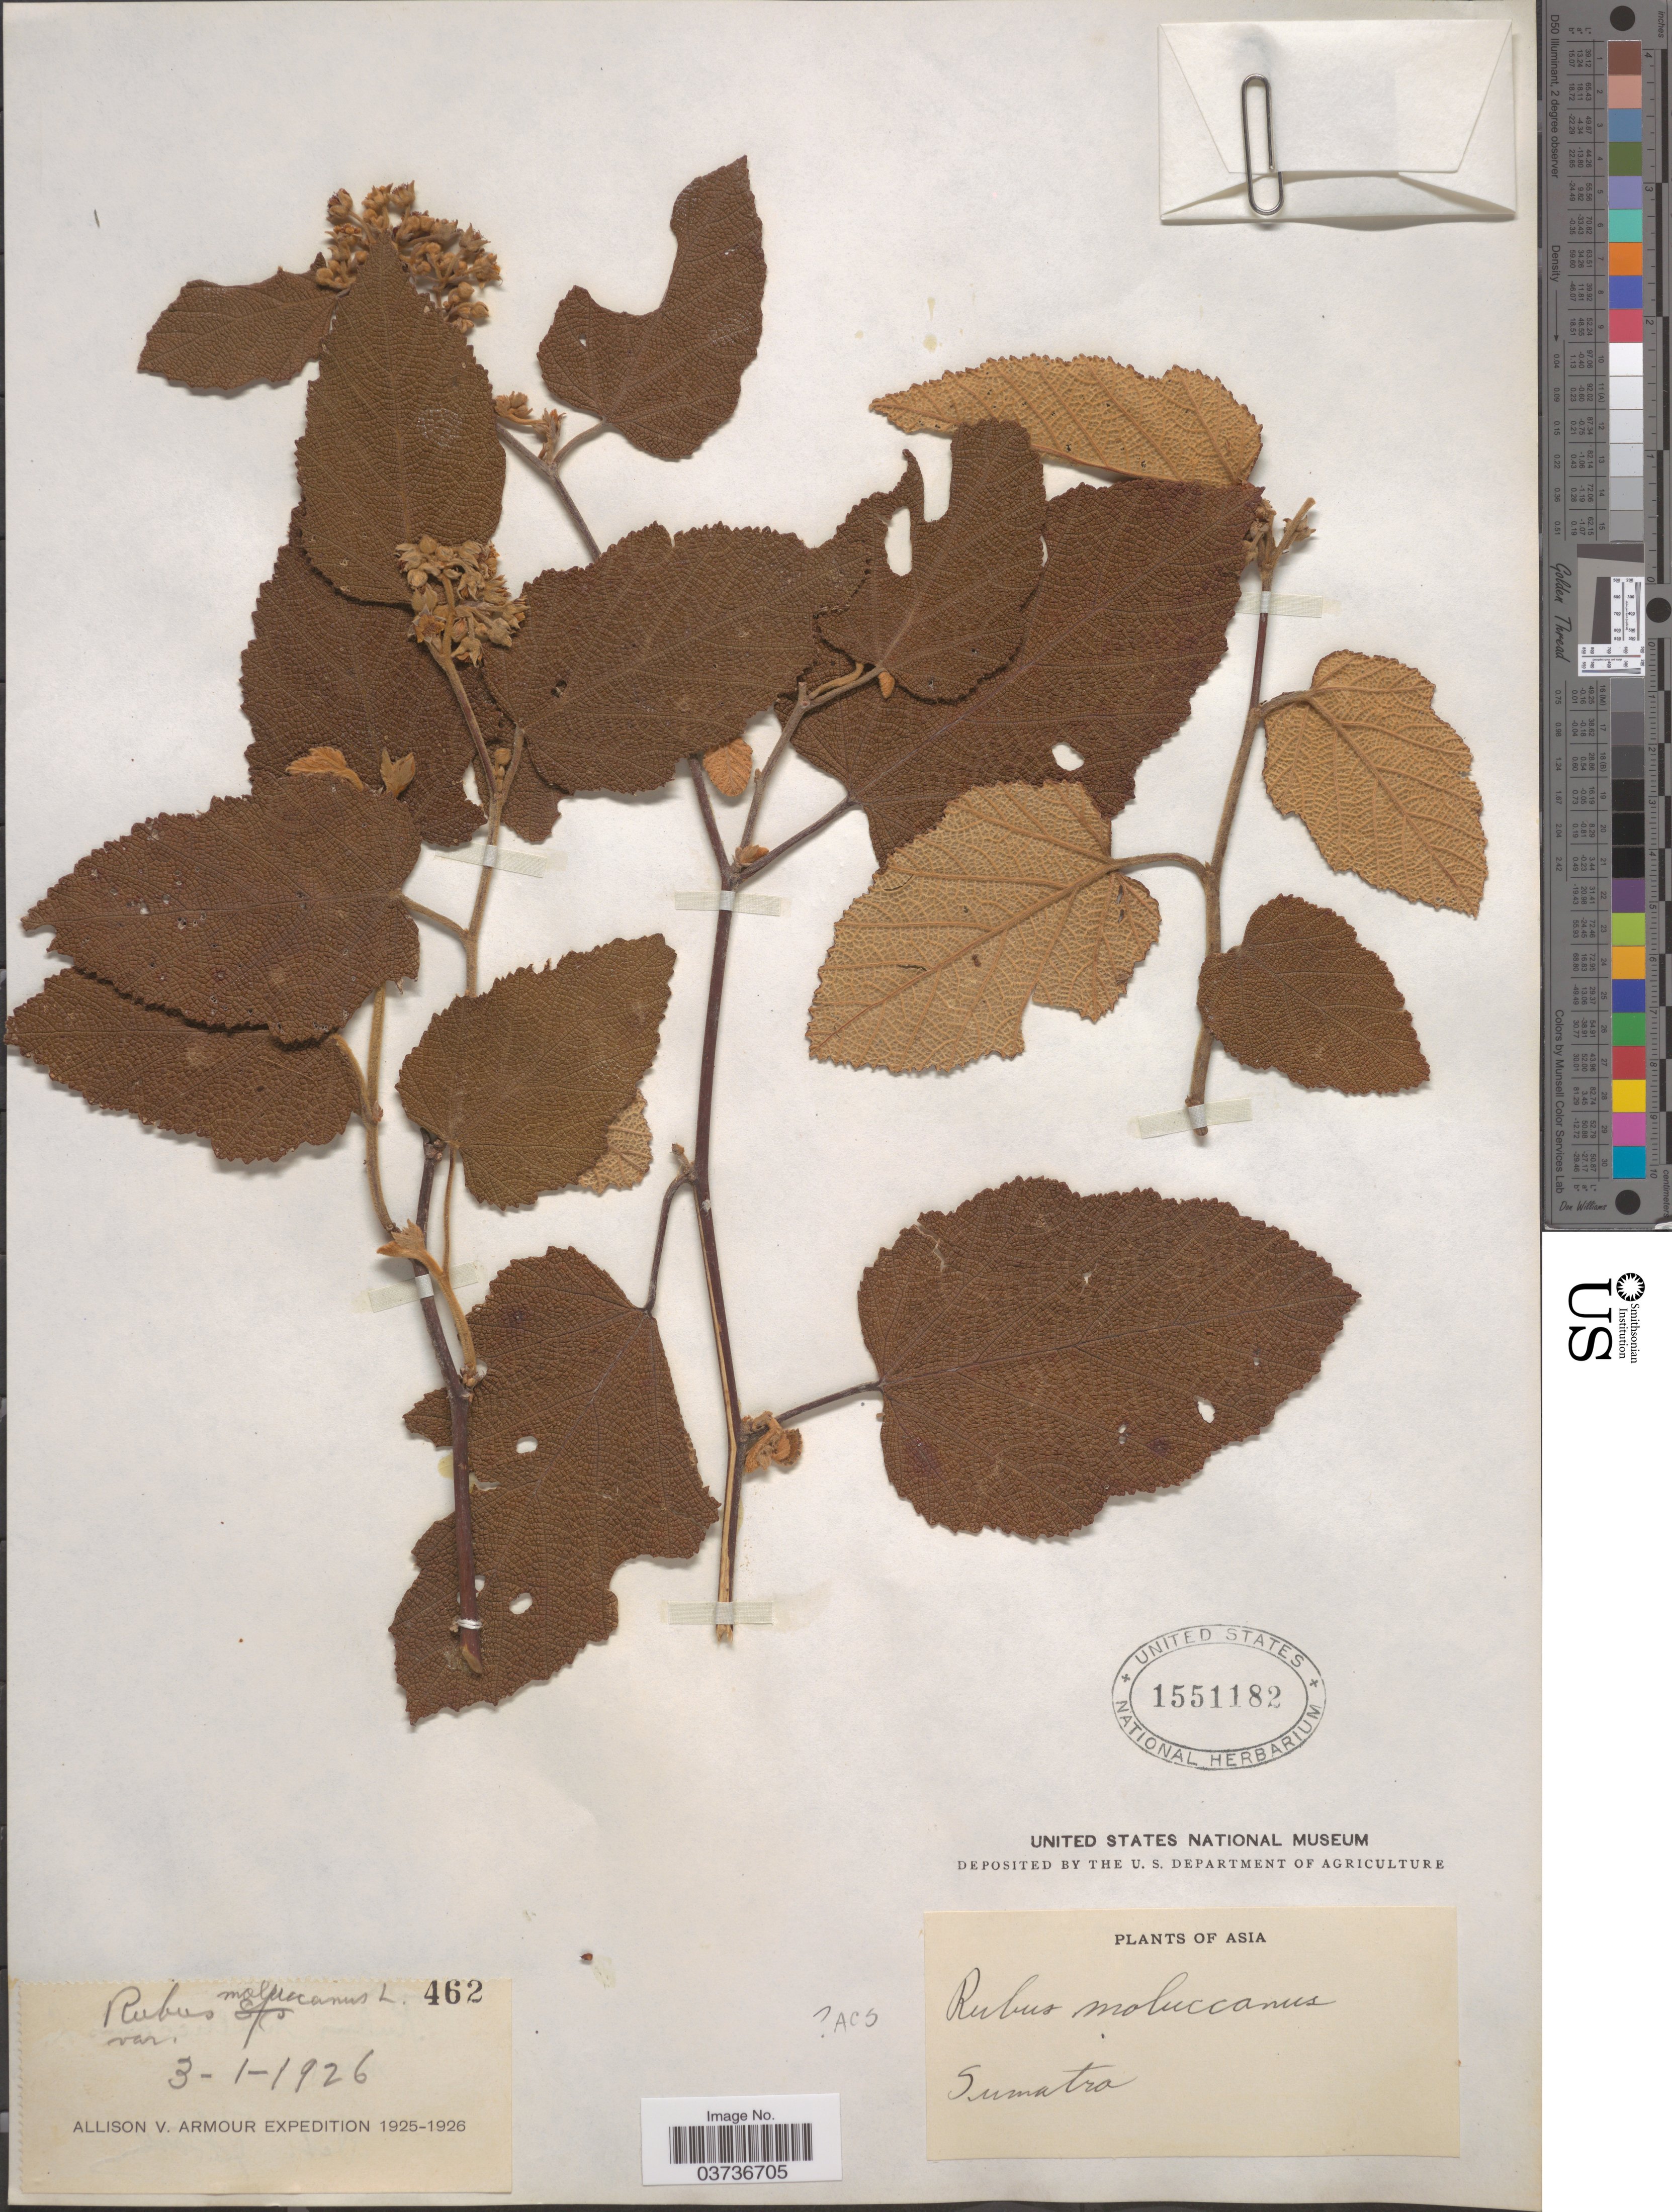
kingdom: Plantae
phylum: Tracheophyta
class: Magnoliopsida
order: Rosales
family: Rosaceae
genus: Rubus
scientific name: Rubus moluccanus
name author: L.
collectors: Allison V. Armour Expedition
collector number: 462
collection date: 1926-01-03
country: Indonesia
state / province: Sumatra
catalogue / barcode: US 1551182